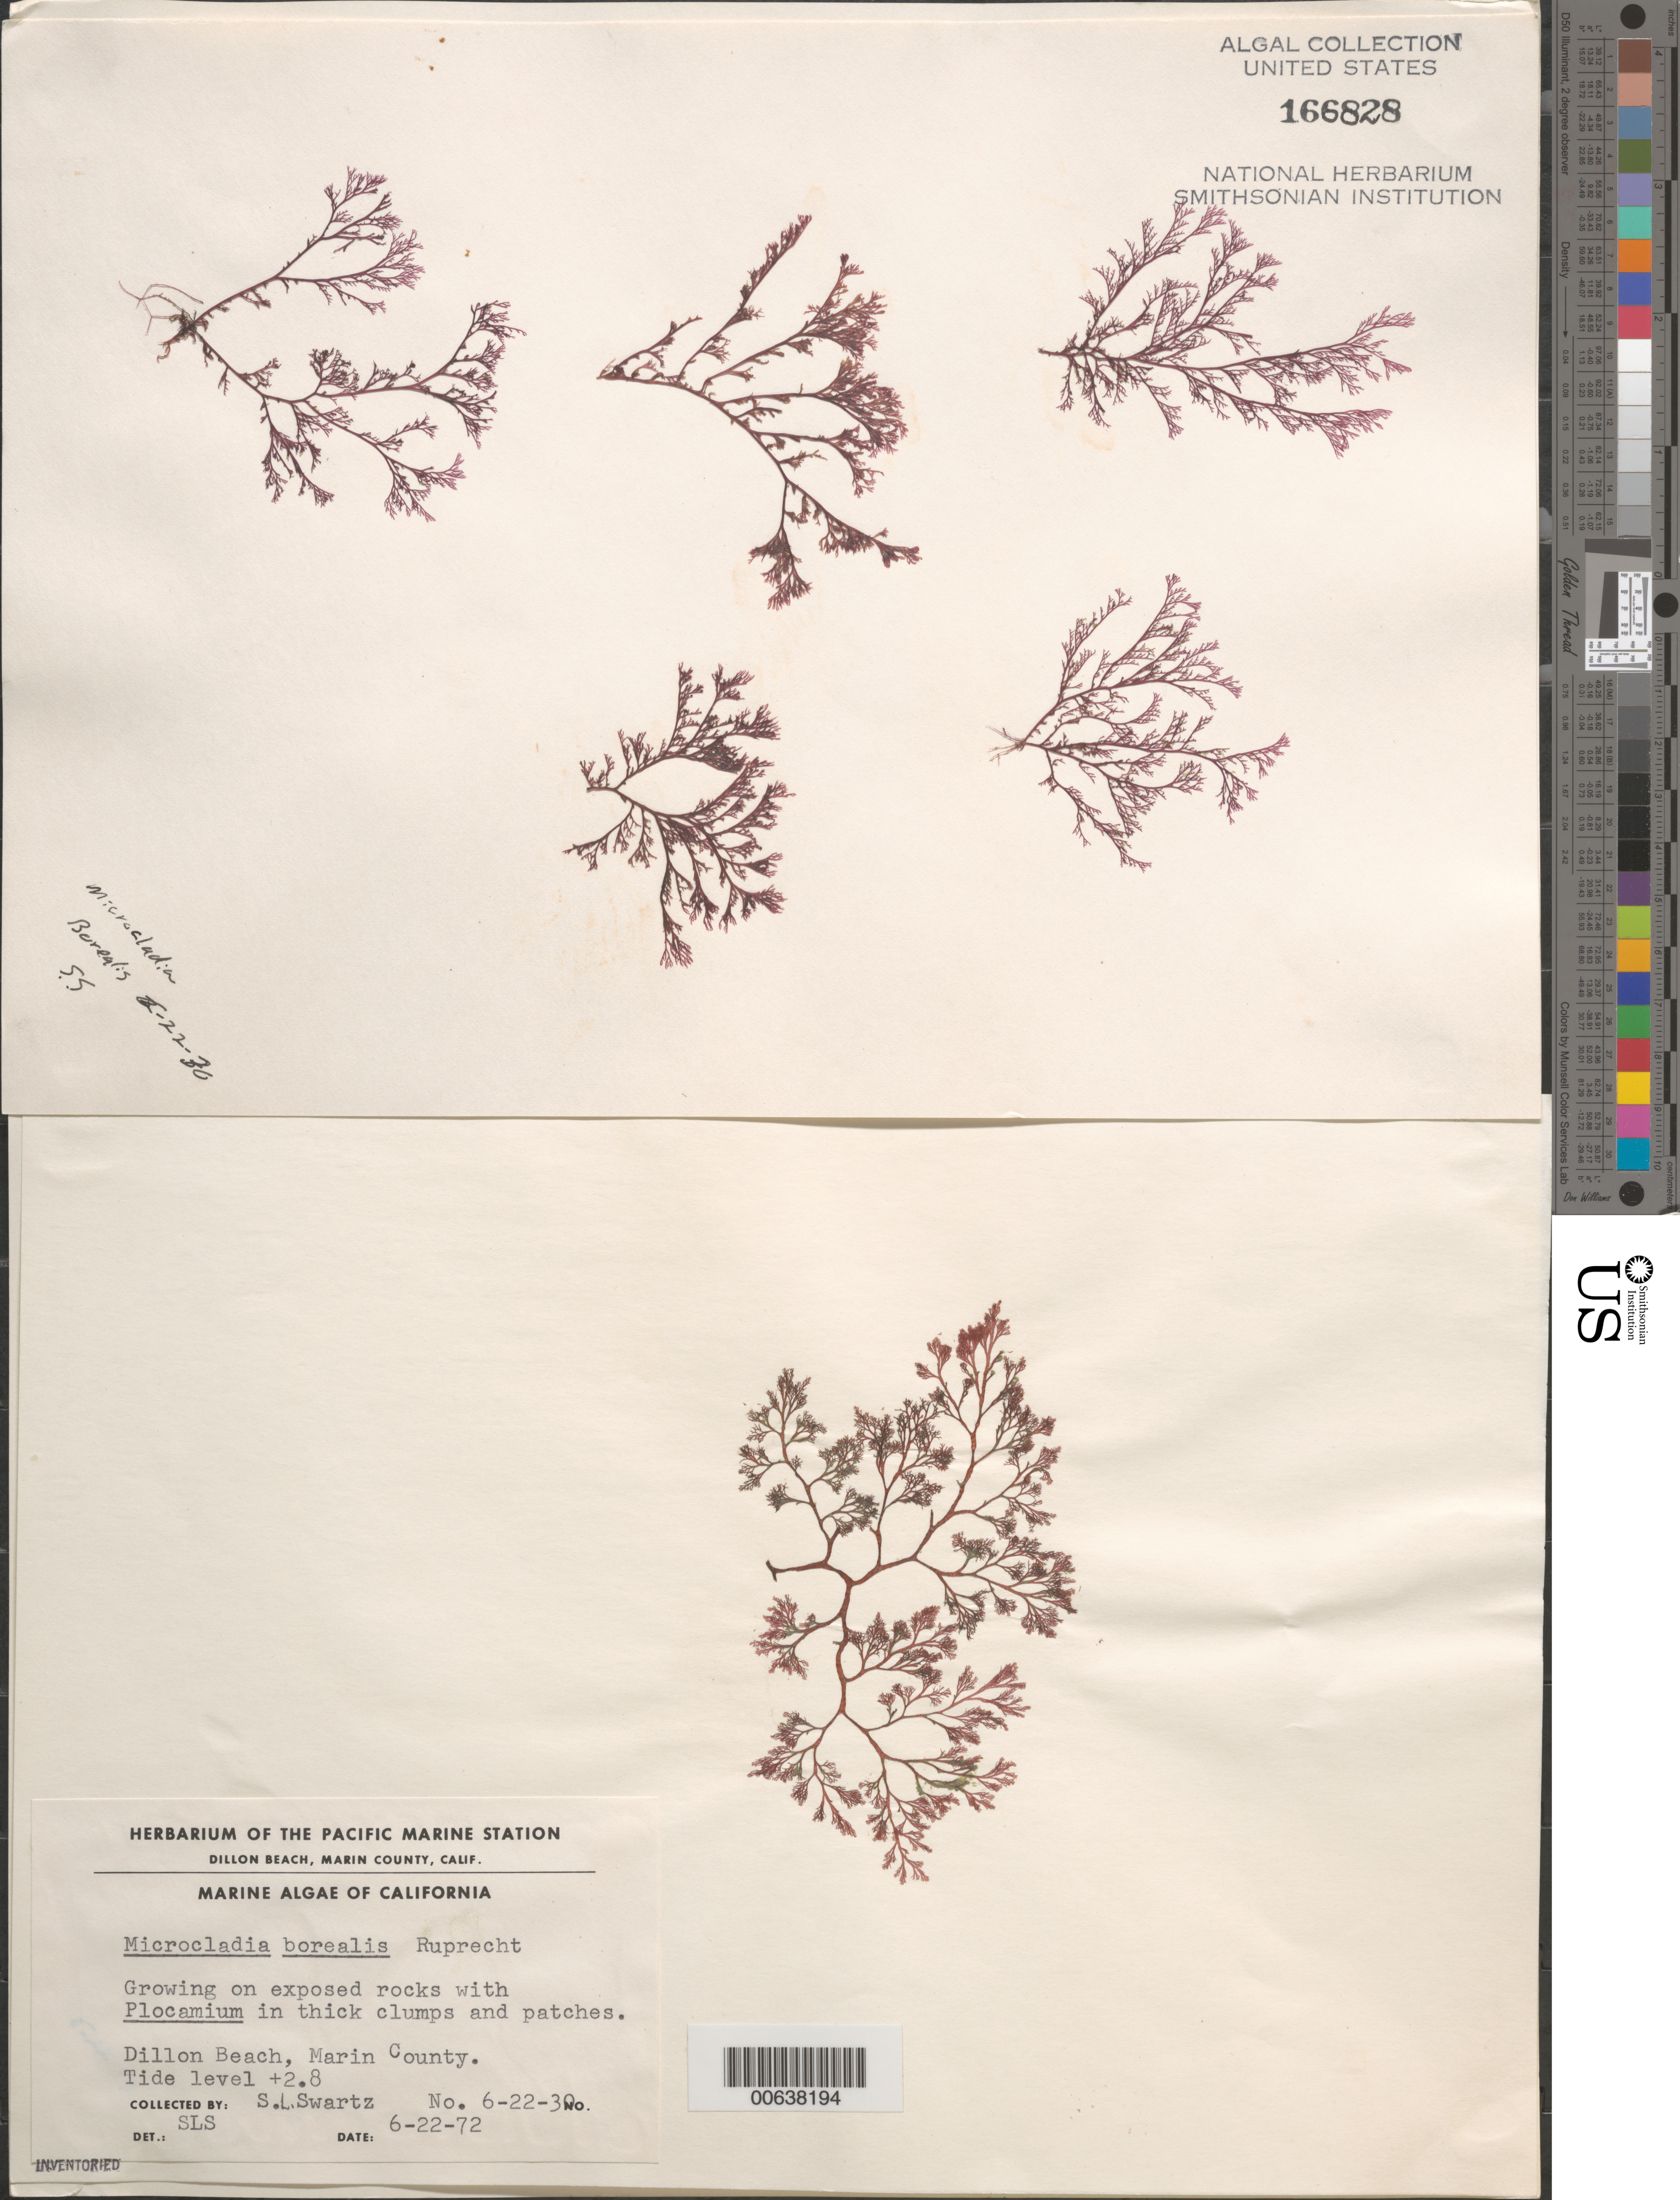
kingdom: Plantae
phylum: Rhodophyta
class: Florideophyceae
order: Ceramiales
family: Ceramiaceae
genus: Microcladia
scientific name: Microcladia borealis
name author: Rupr.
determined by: Swartz, S. L.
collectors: S. L. Swartz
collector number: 6-22-30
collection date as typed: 22 Jun 1972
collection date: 1972-06-22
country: United States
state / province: California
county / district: Marin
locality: Dillon Beach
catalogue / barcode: US 166828